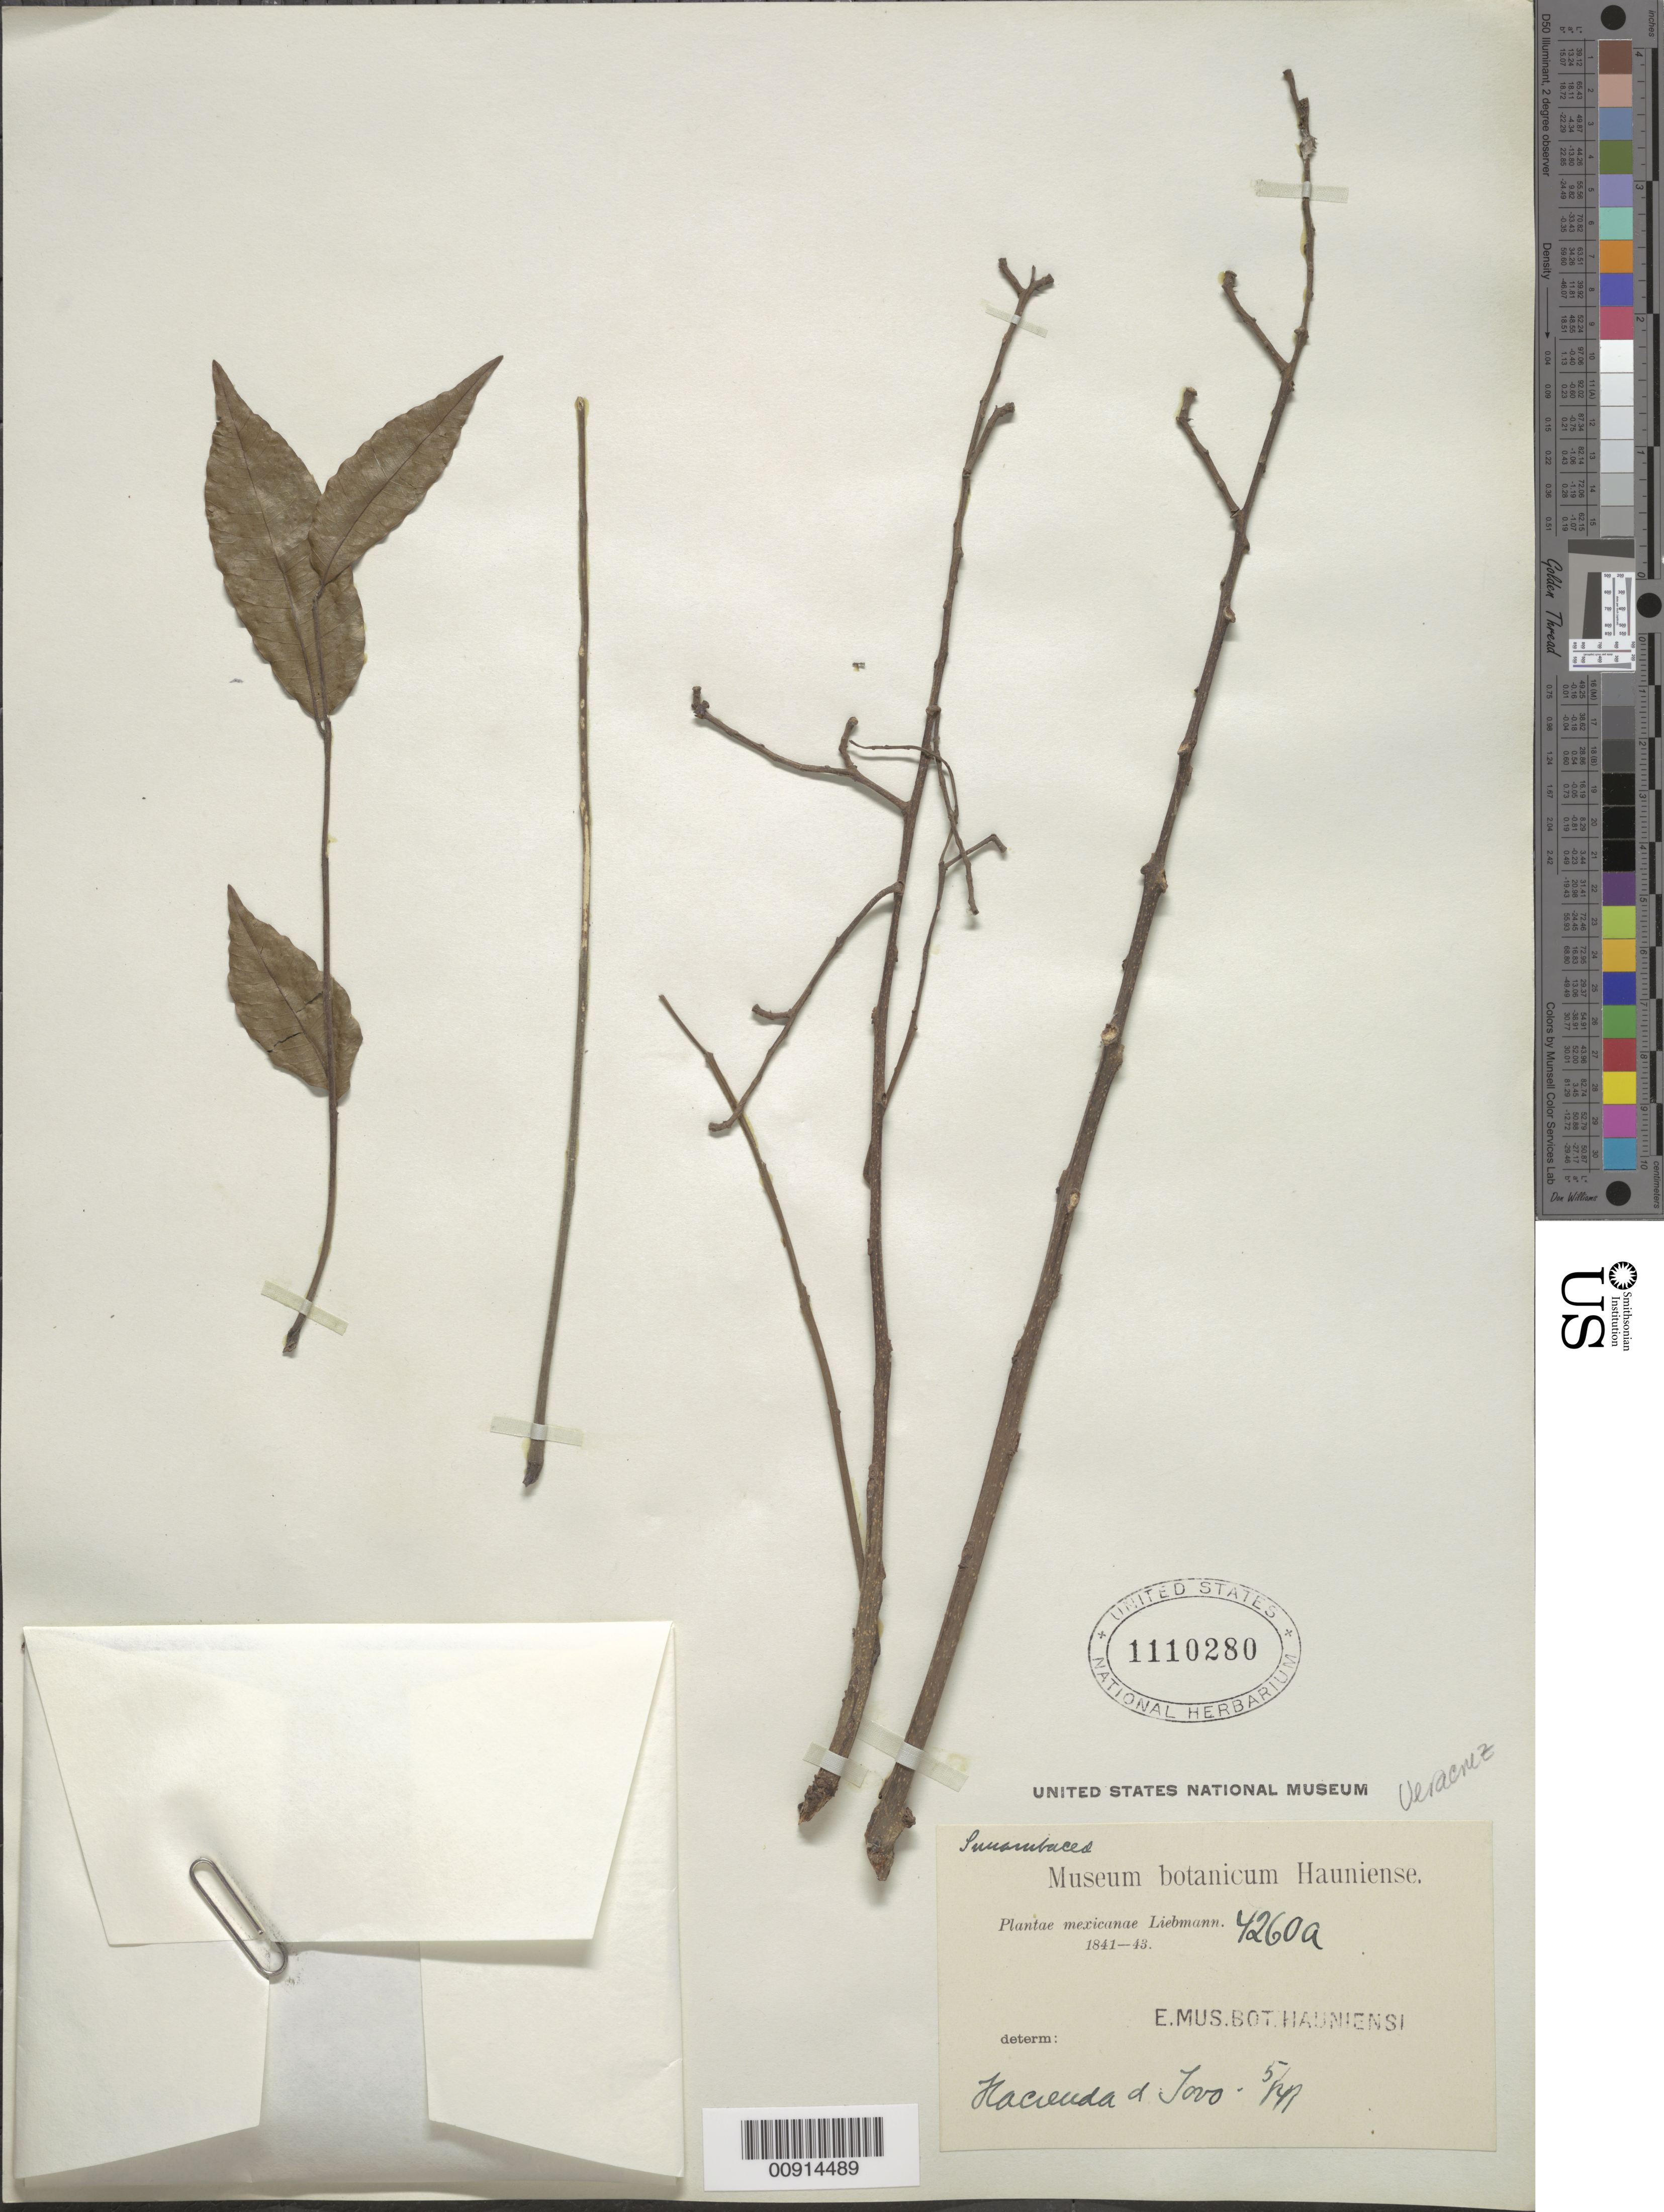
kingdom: Plantae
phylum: Tracheophyta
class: Magnoliopsida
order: Sapindales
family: Simaroubaceae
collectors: F. M. Liebmann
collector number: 4260 a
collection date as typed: May 1841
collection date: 1841-05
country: Mexico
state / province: Veracruz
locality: Hacienda de Jovo.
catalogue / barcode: US 1110280